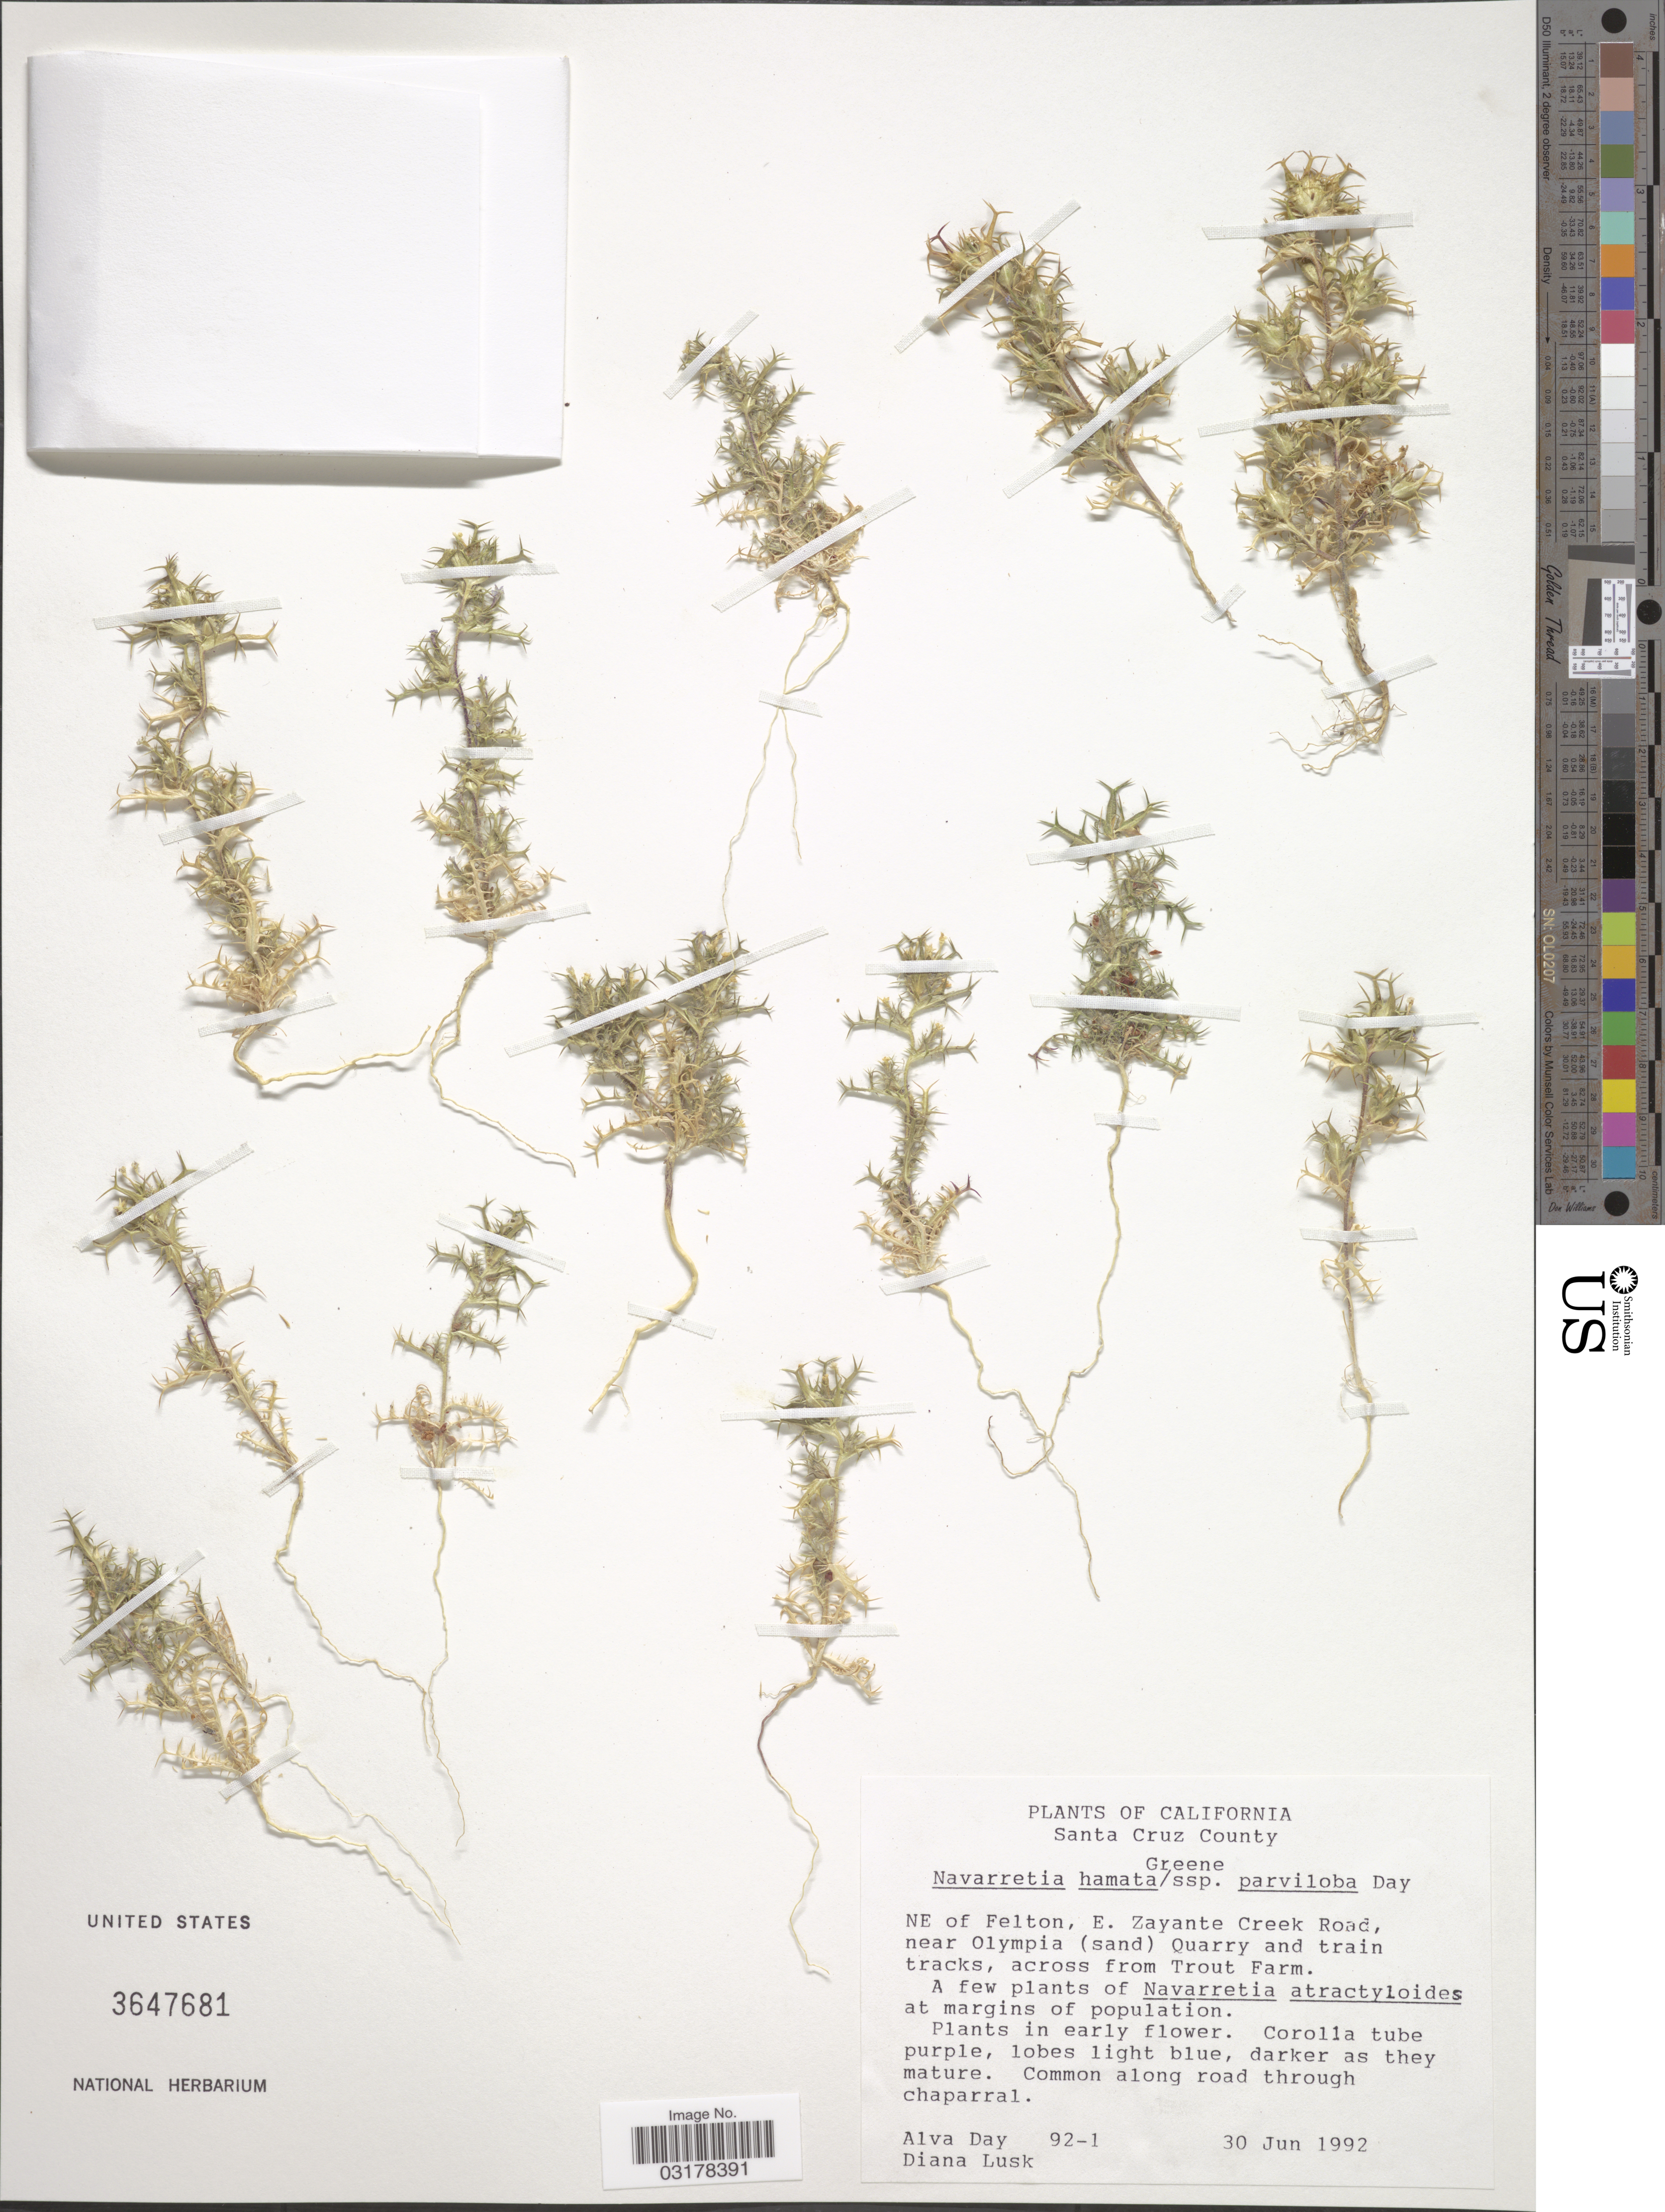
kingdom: Plantae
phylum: Tracheophyta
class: Magnoliopsida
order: Ericales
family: Polemoniaceae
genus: Navarretia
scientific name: Navarretia hamata subsp. parviloba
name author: A.G. Day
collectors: A. G. Day & D. Lusk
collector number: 92-1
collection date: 1992-06-30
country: United States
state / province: California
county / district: Santa Cruz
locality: Santa Cruz County. NE of Felton, E. Zayante Creek Road, near Olympia (sand) Quarry and train tracks, across from Trout Farm.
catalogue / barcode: US 3647681